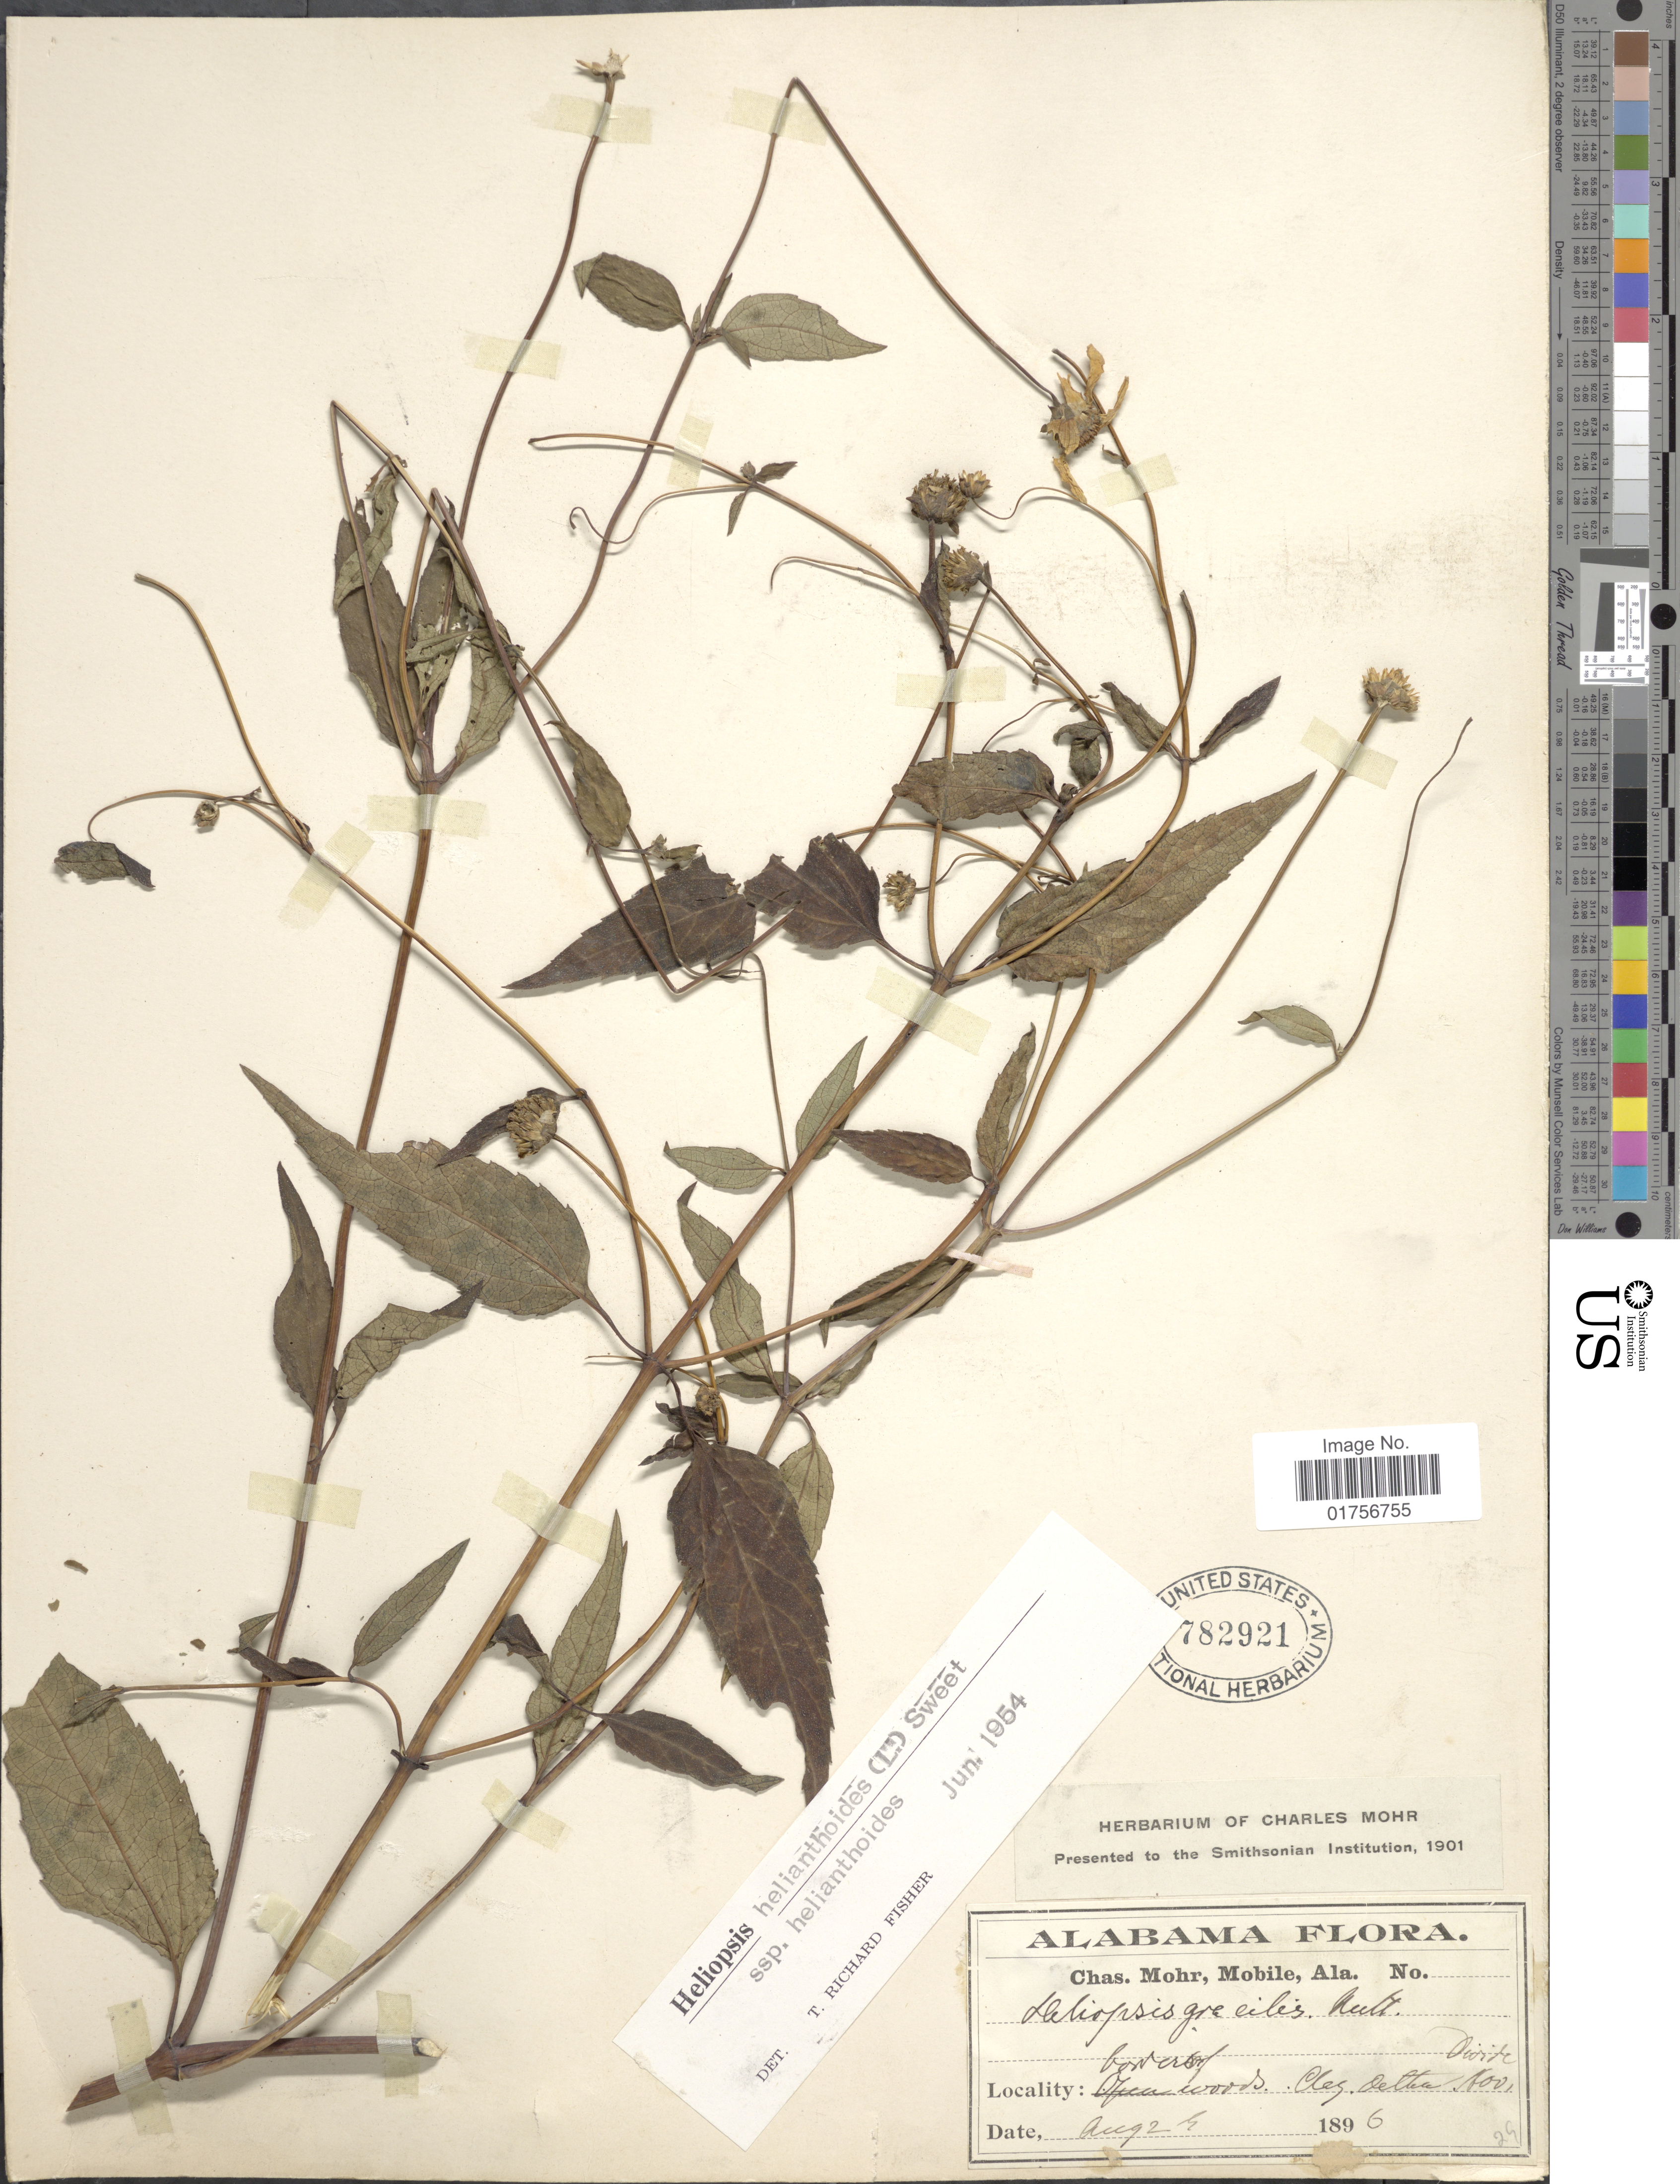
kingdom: Plantae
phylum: Tracheophyta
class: Magnoliopsida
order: Asterales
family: Asteraceae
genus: Heliopsis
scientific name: Heliopsis helianthoides subsp. helianthoides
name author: (L.) Sweet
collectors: C. T. Mohr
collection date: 1896-08-24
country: United States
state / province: Alabama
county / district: Clay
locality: Delta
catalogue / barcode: US 782921